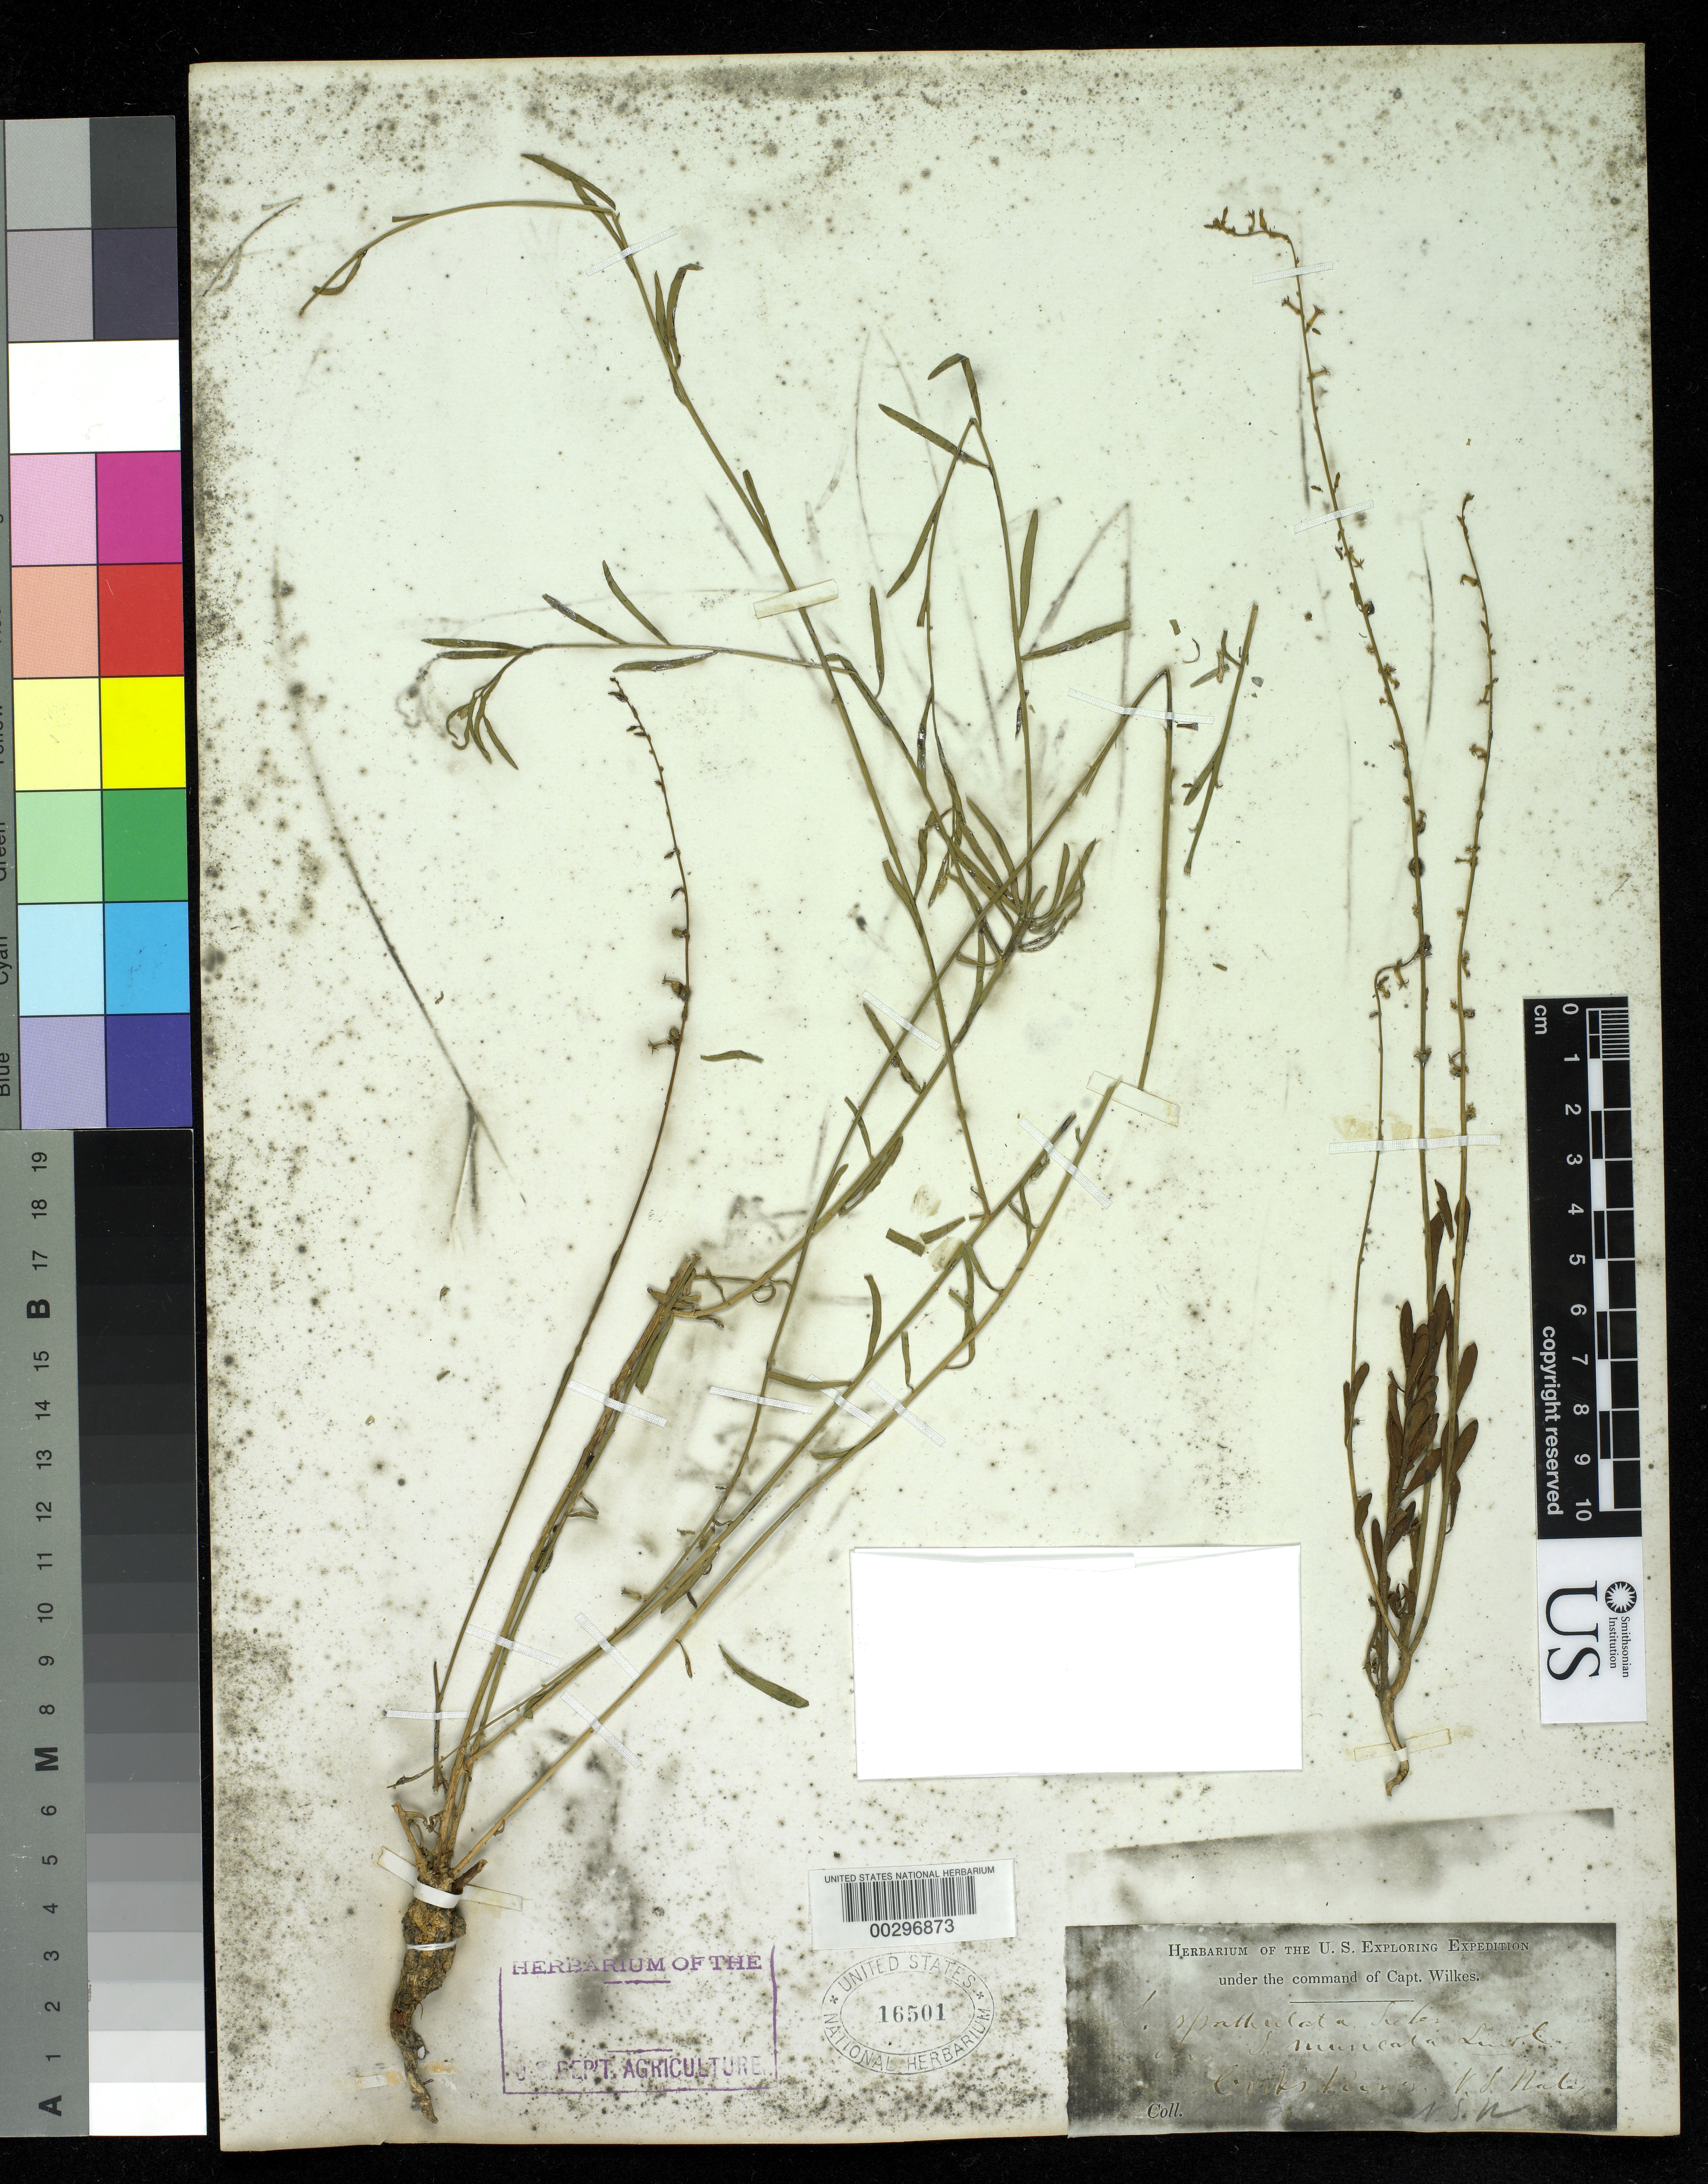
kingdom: Plantae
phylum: Tracheophyta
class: Magnoliopsida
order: Celastrales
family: Celastraceae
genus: Stackhousia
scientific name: Stackhousia spathulata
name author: Lieb.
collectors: Wilkes Explor. Exped.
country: Australia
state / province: New South Wales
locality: Corks River ?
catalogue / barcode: US 16501